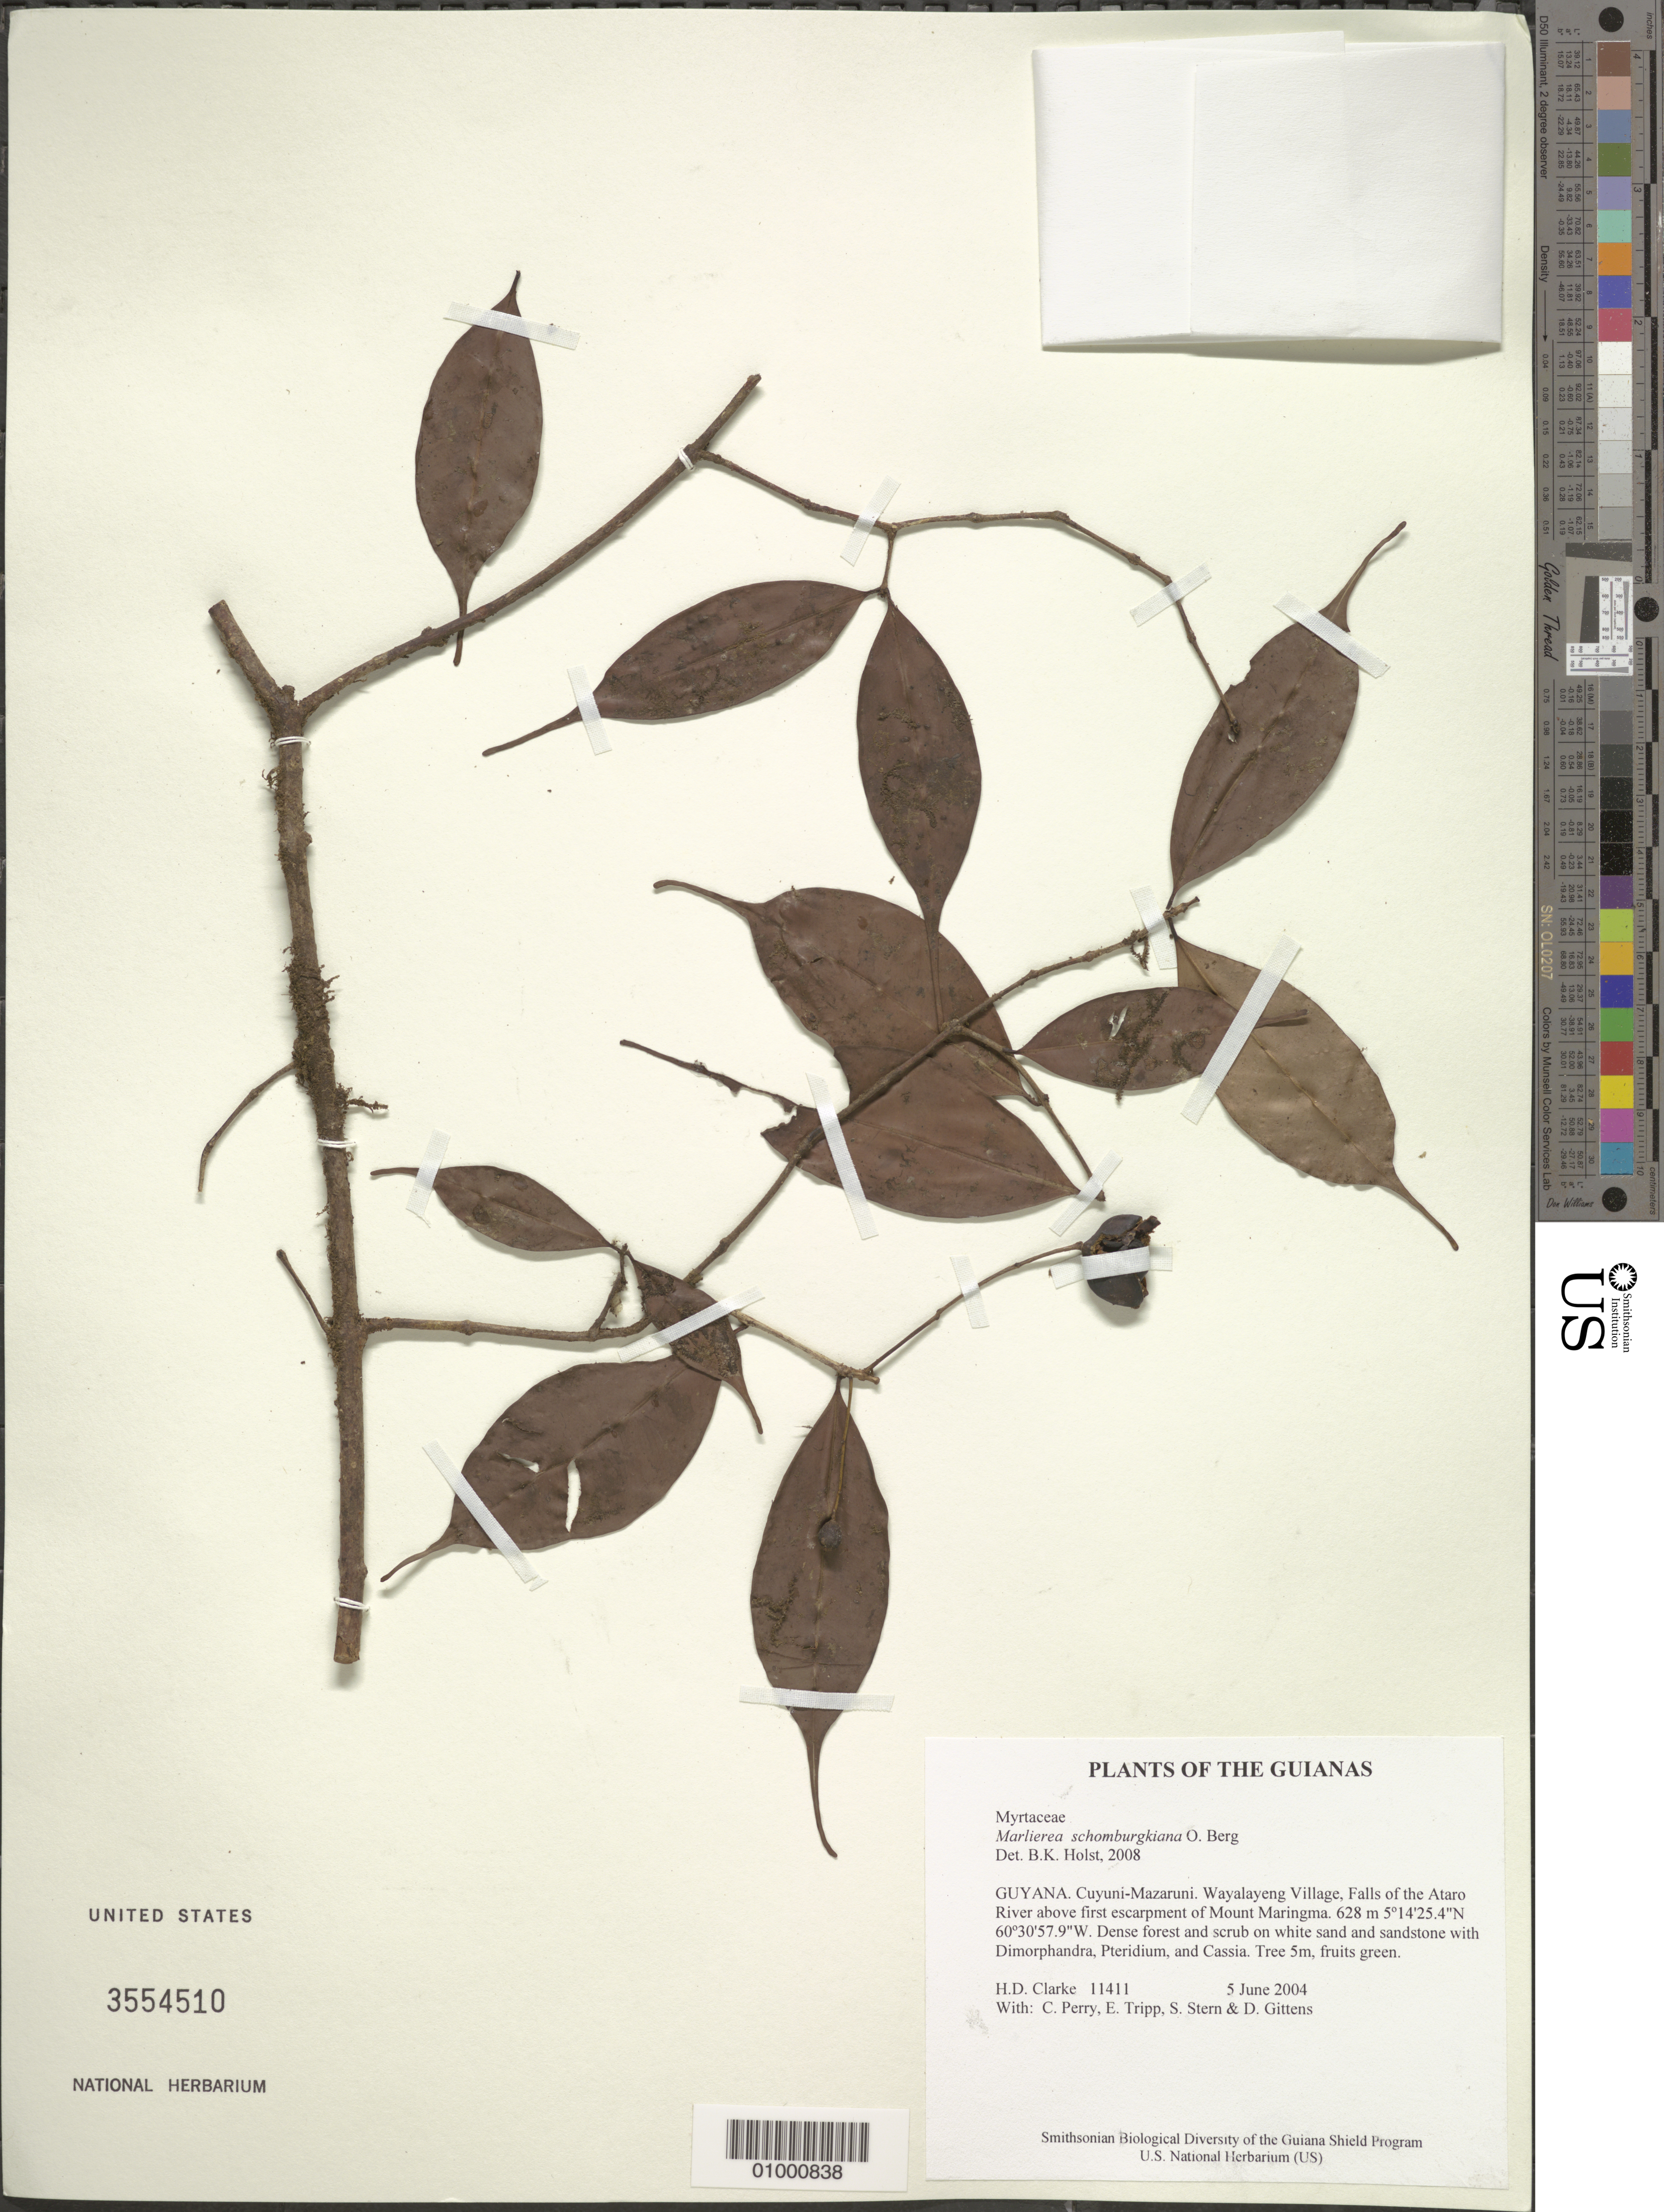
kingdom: Plantae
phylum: Tracheophyta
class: Magnoliopsida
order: Myrtales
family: Myrtaceae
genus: Myrcia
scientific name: Myrcia neoschomburgkiana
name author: E. Lucas & C.E. Wilson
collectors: H. D. Clarke, C. Perry, E. Tripp, S. R. Stern & D. Gittens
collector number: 11411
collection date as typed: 5 June 2004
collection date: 2004-06-05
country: Guyana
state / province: Cuyuni-Mazaruni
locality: Wayalayeng Village, Falls of the Ataro River above first escarpment of Mount Maringma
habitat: Dense forest and scrub on white sand and sandstone with Dimorphandra, Pteridium, and Cassia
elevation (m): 628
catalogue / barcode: US 3554510